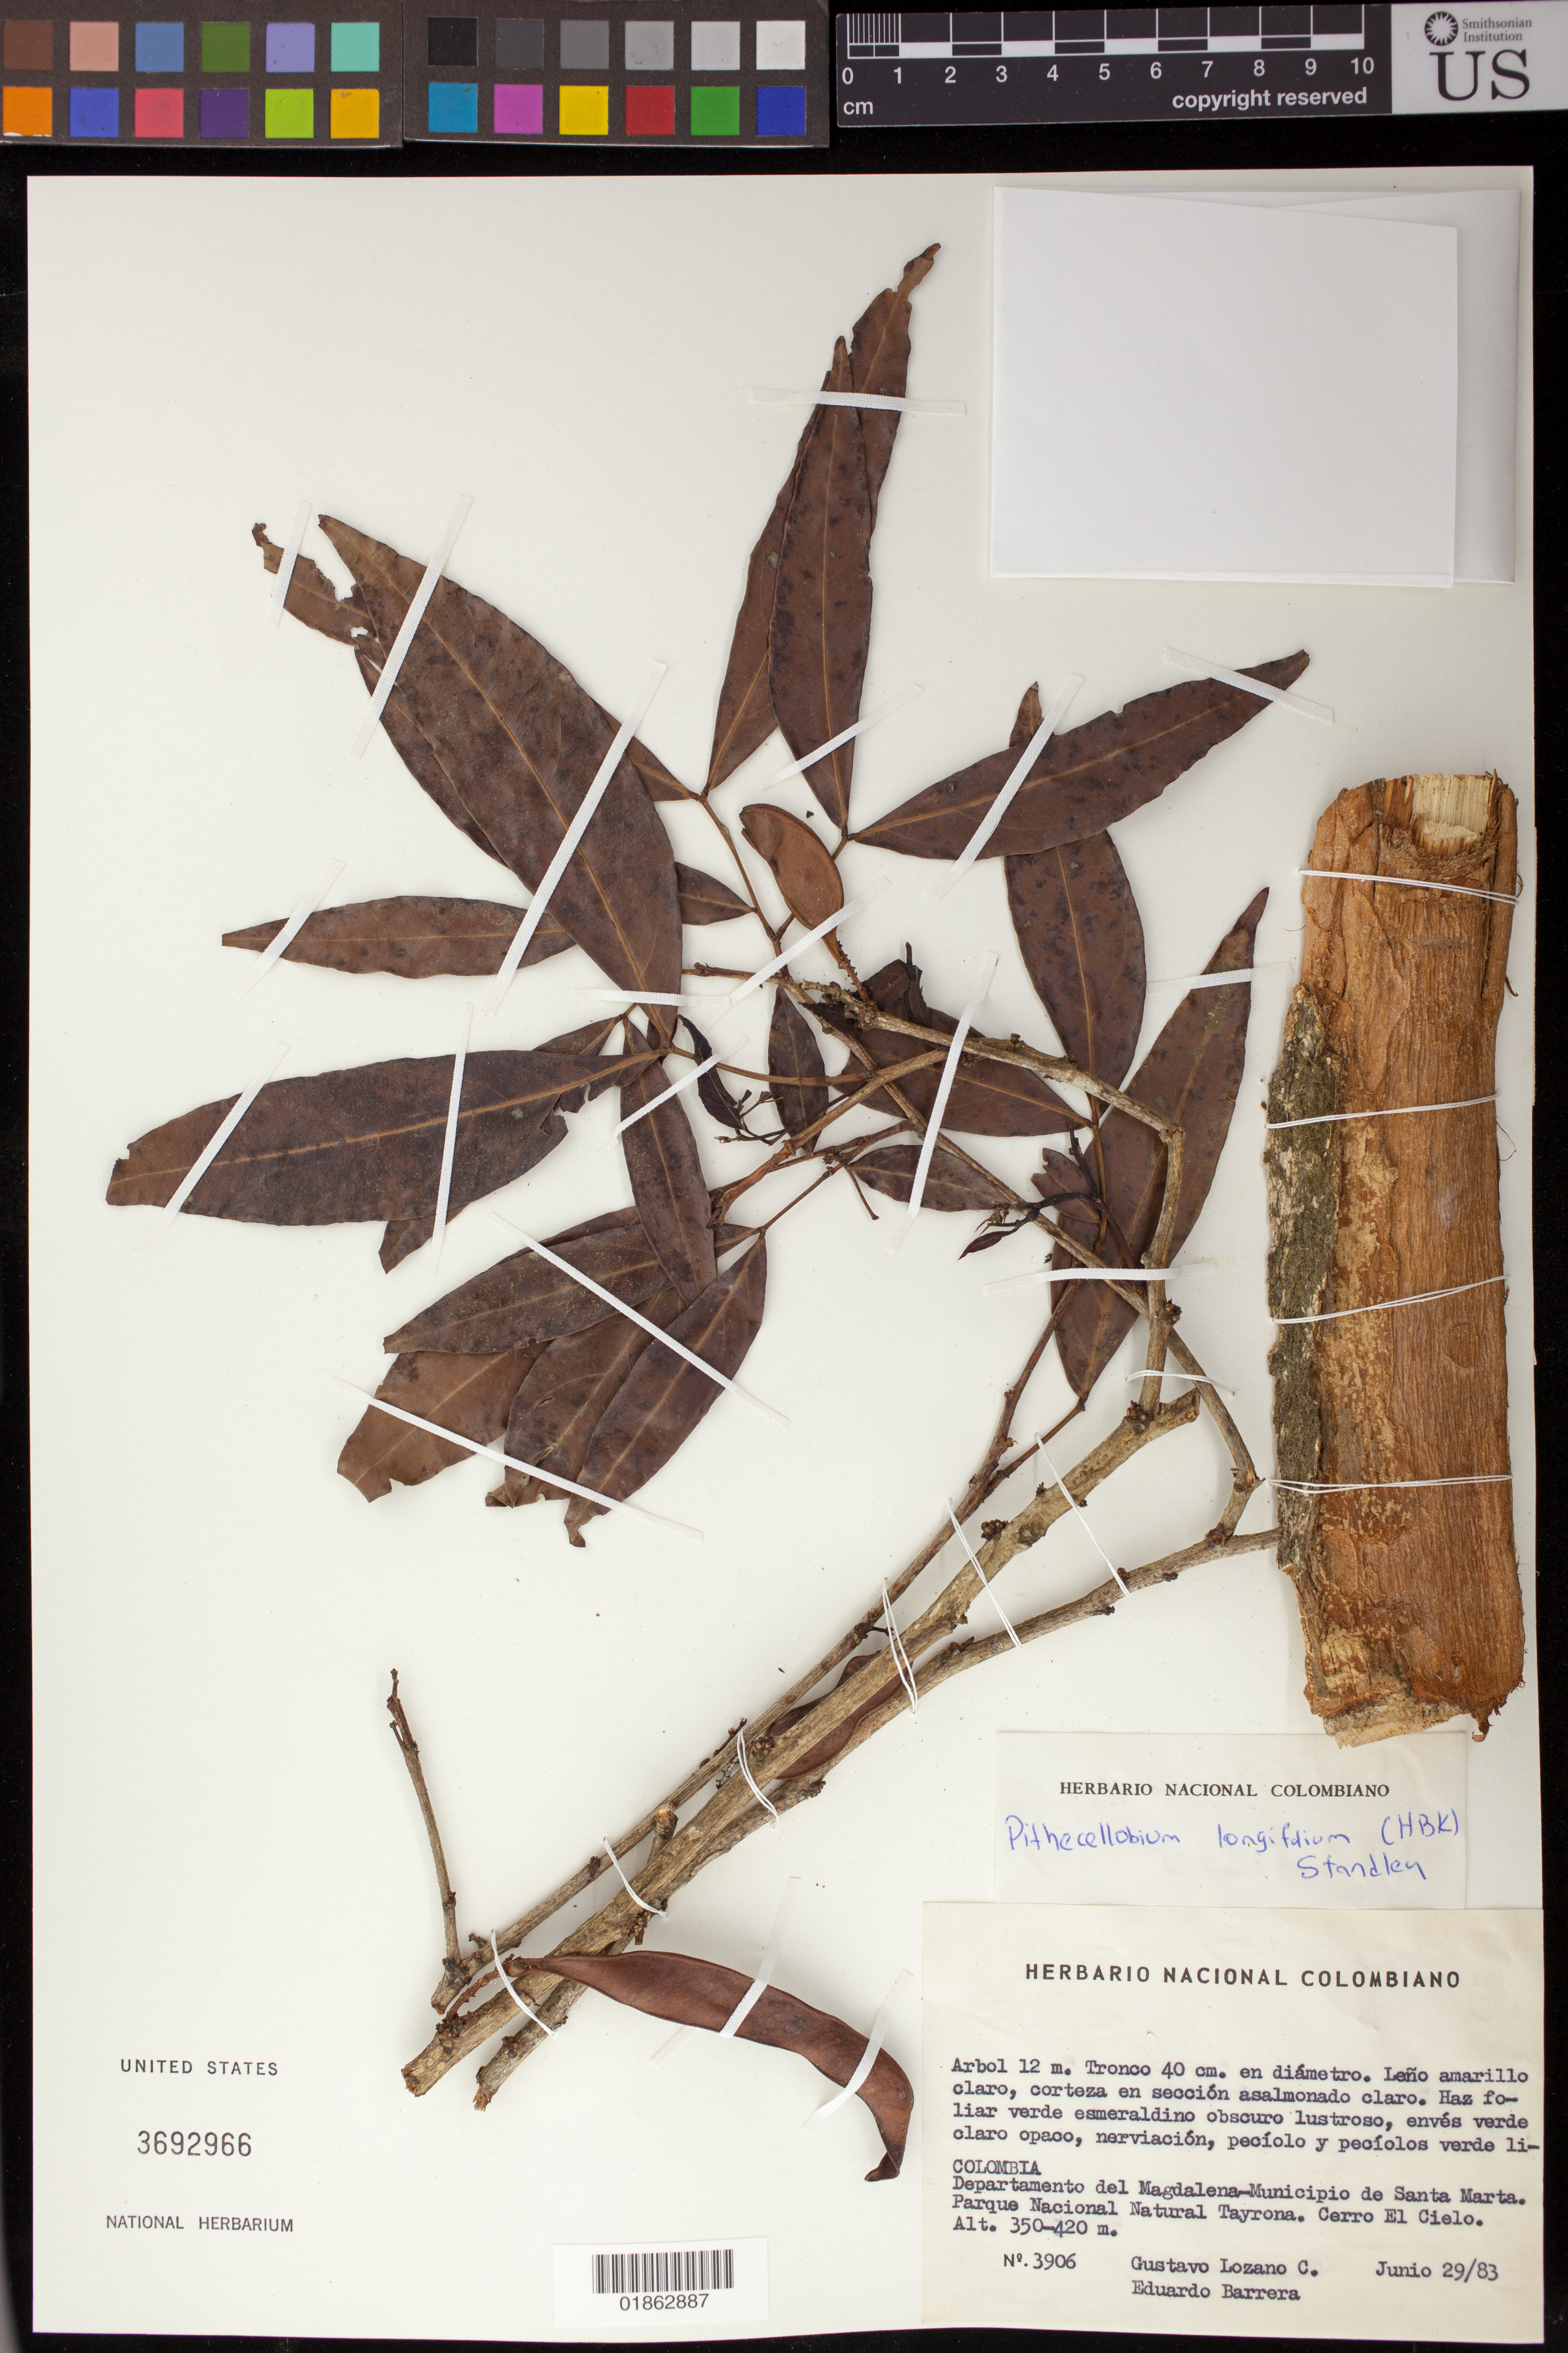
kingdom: Plantae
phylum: Tracheophyta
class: Magnoliopsida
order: Fabales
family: Fabaceae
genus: Zygia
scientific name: Zygia longifolia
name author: (Willd.) Britton & Rose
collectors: G. Lozano-Contreras & E. Barrera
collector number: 3906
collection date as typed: Junio 29/83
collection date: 1983-06-29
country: Colombia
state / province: Magdalena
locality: Municipio de Santa Marta. Parque Nacional Natural Tayrona. Cerro El Cielo.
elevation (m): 350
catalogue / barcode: US 3692966